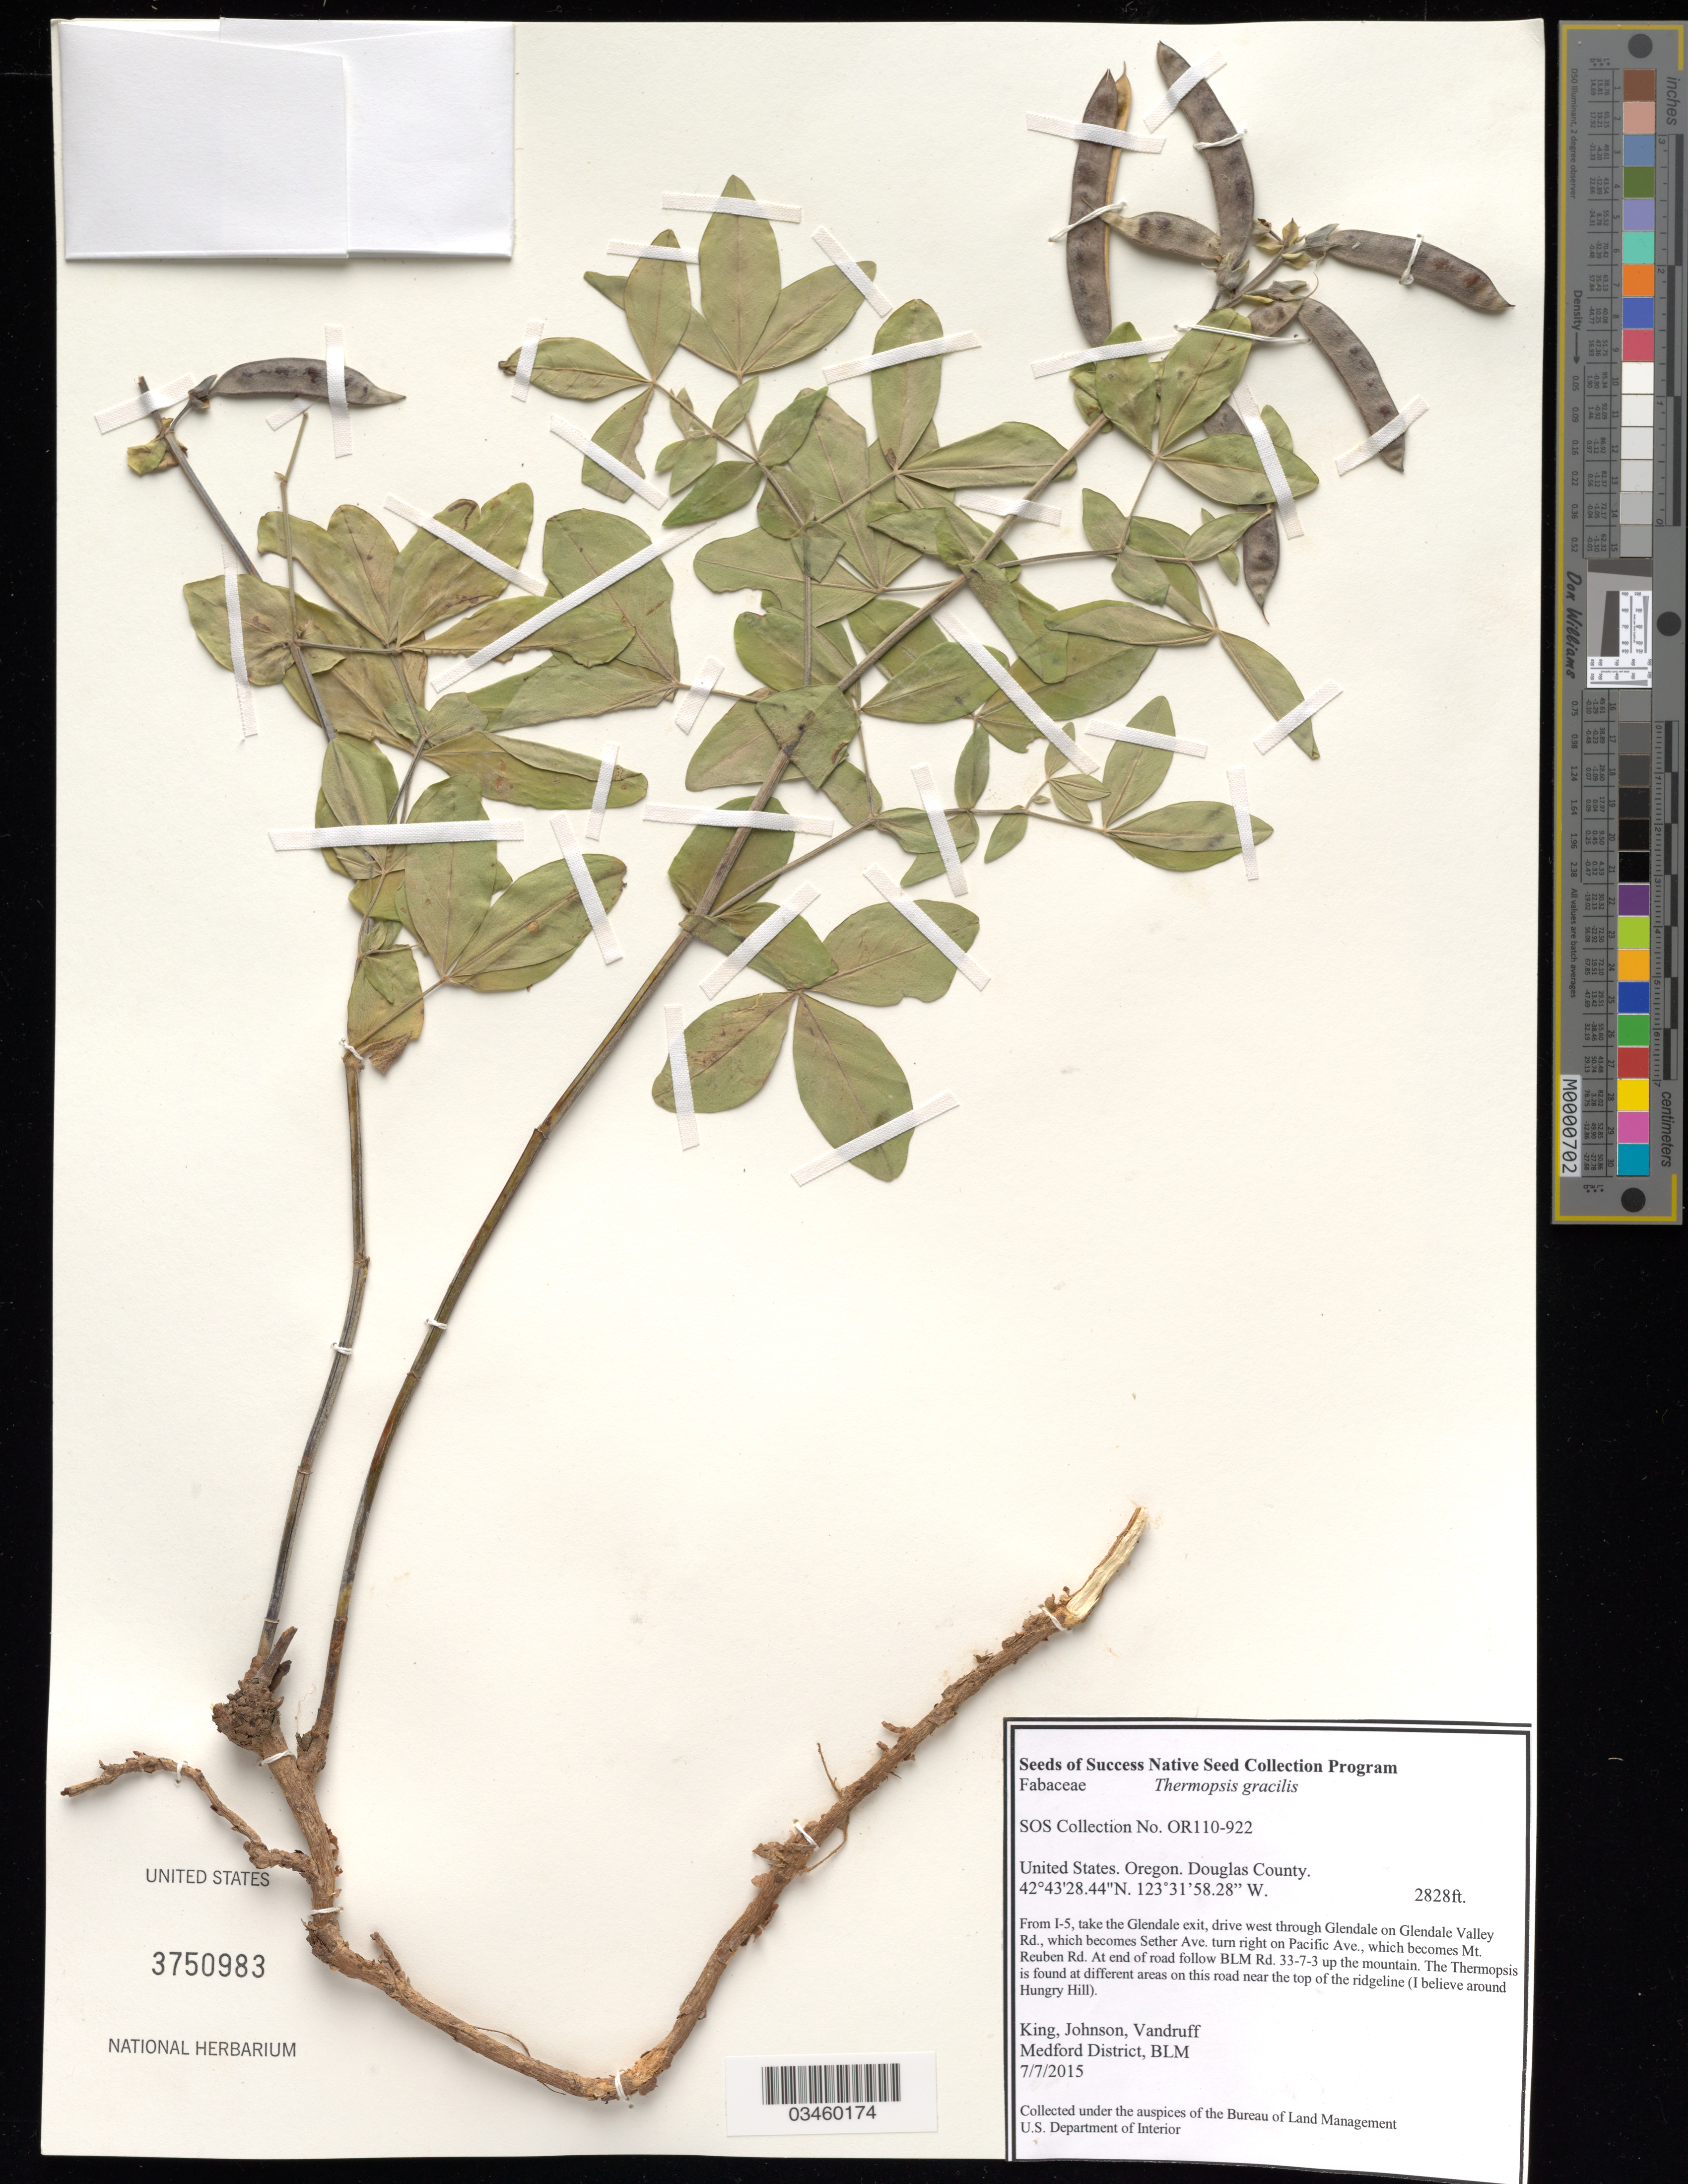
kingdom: Plantae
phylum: Tracheophyta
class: Magnoliopsida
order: Fabales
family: Fabaceae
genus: Thermopsis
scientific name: Thermopsis gracilis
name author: Howell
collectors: King, --, -- Johnson & -. Vandruff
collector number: OR110-922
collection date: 2015-07-07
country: United States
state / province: Oregon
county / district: Douglas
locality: Around Hungry Hill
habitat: Douglas-fir / Tanoak/ Salal Forest -- Post fire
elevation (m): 862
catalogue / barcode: US 3750983